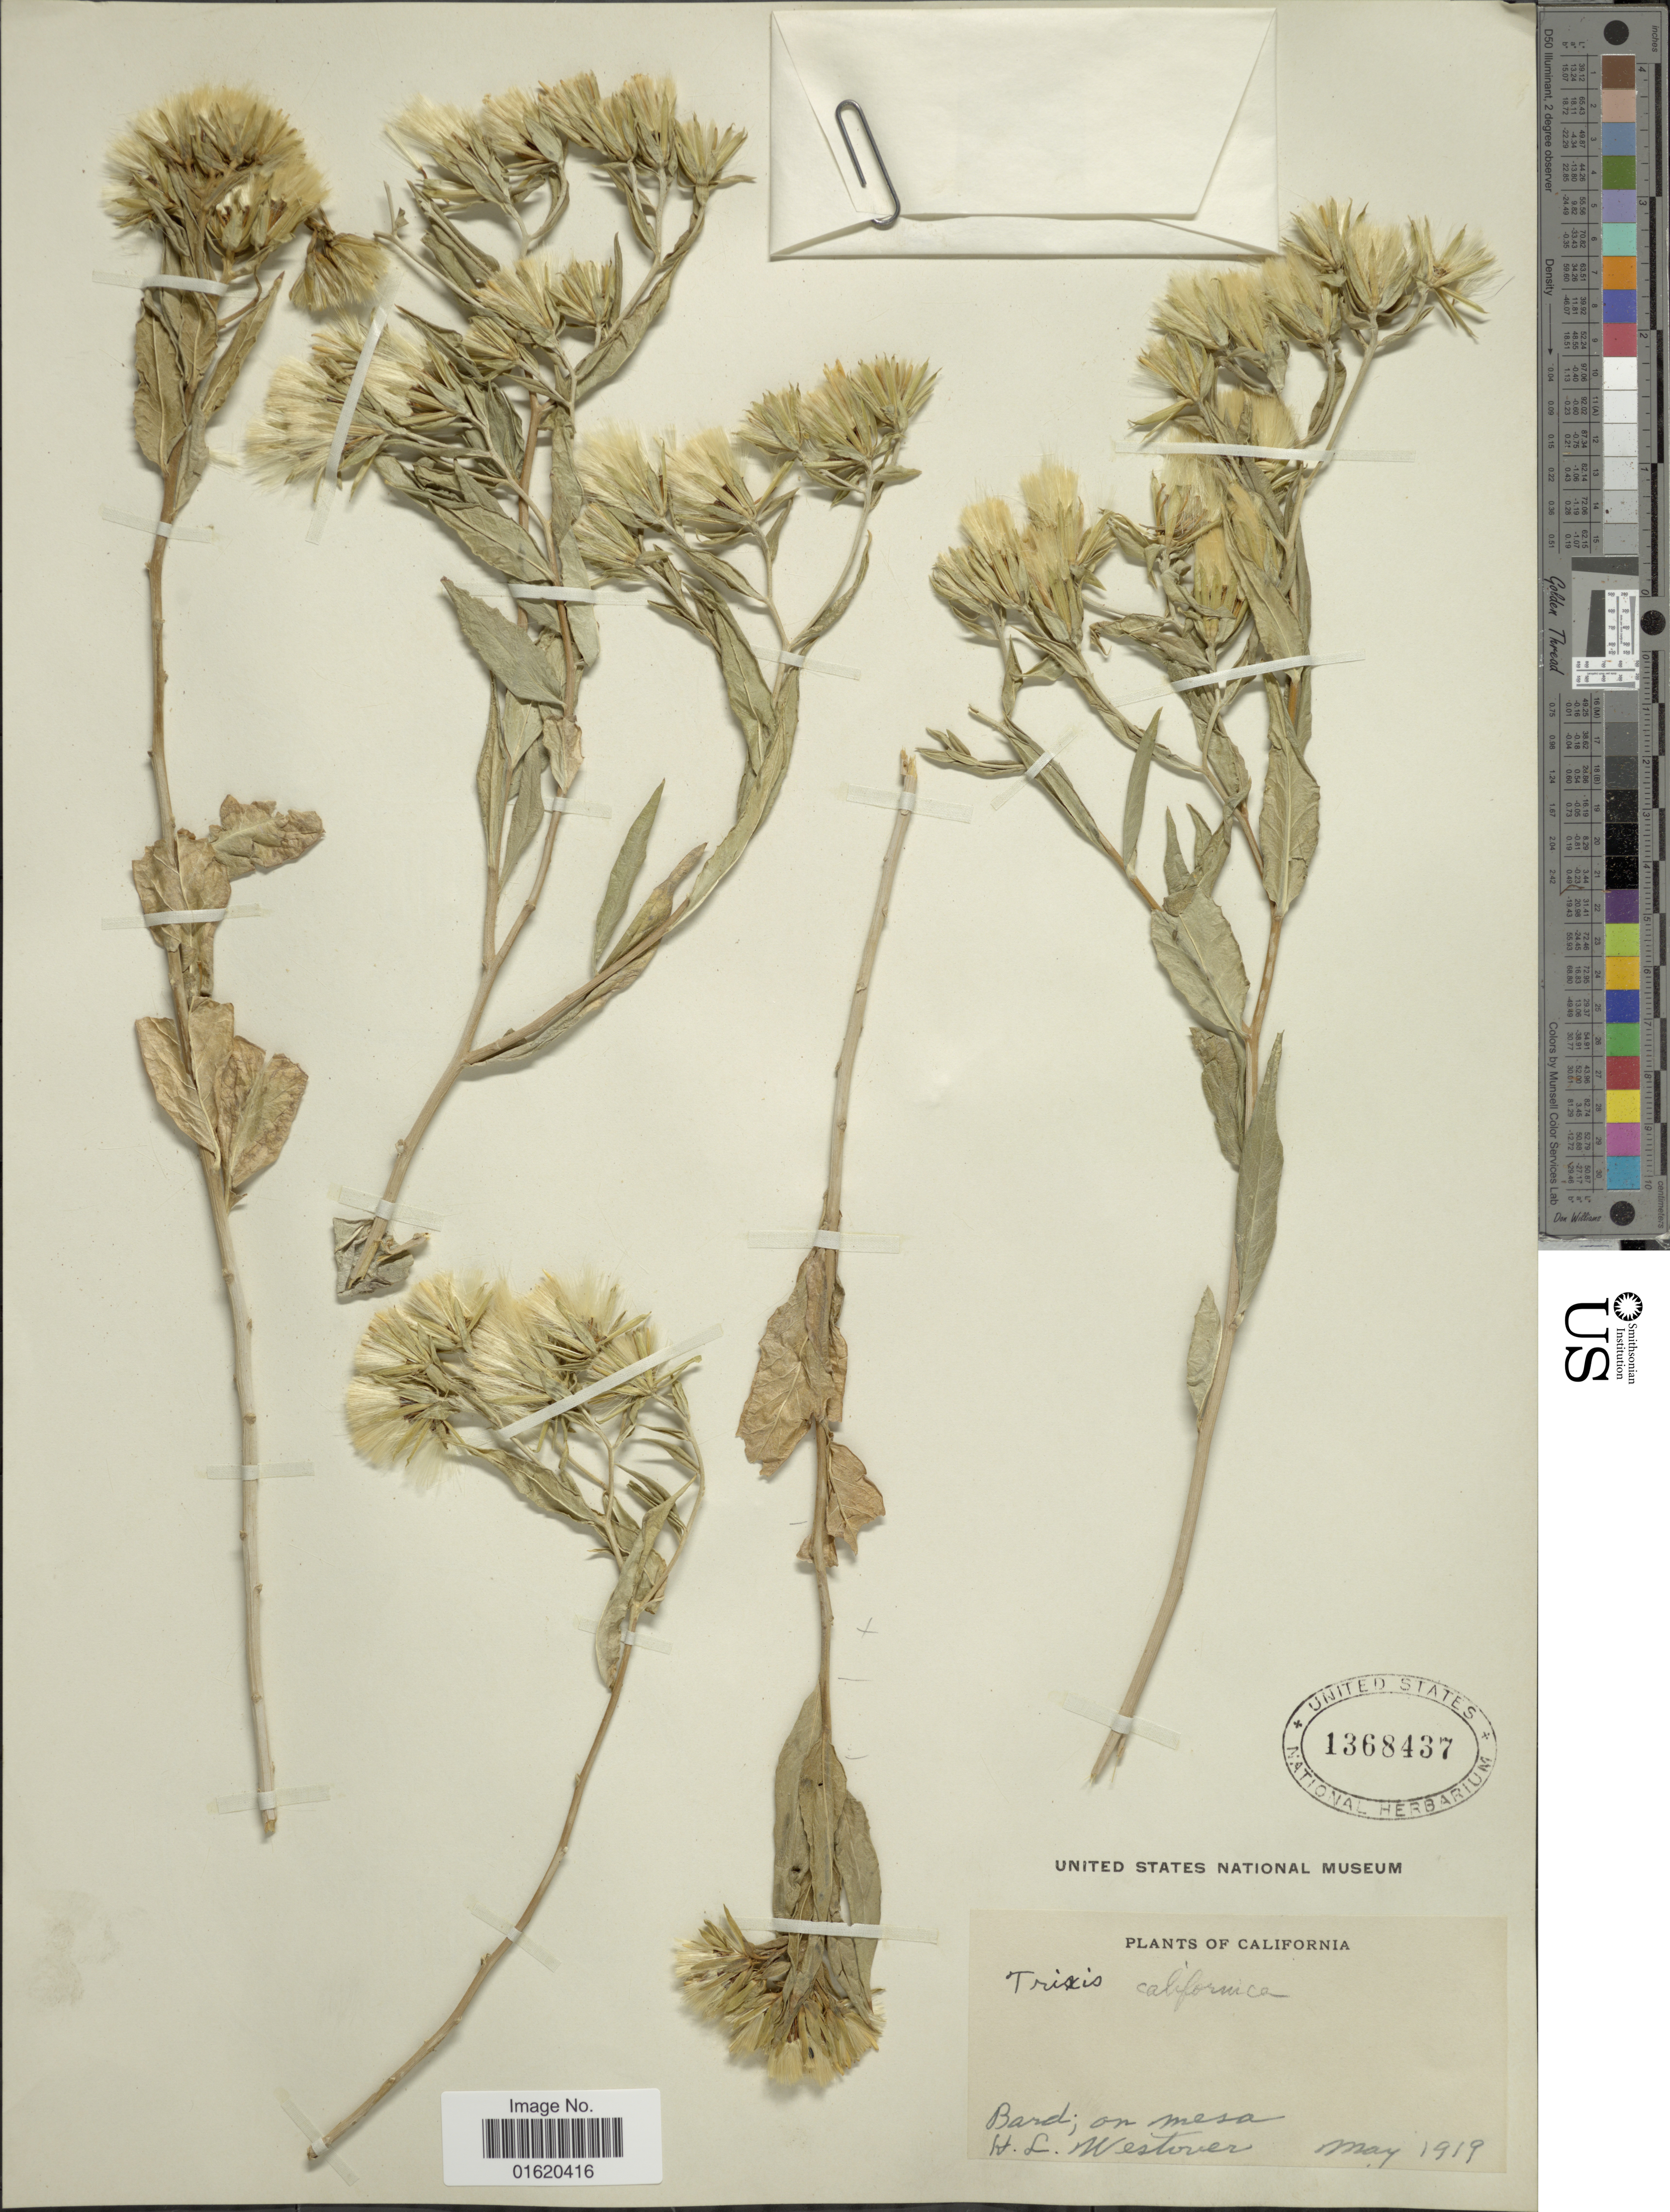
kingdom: Plantae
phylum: Tracheophyta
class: Magnoliopsida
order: Asterales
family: Asteraceae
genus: Trixis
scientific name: Trixis californica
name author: Kellogg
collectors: H. Westover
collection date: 1919-05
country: United States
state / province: California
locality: Bard; on mesa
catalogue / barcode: US 1368437